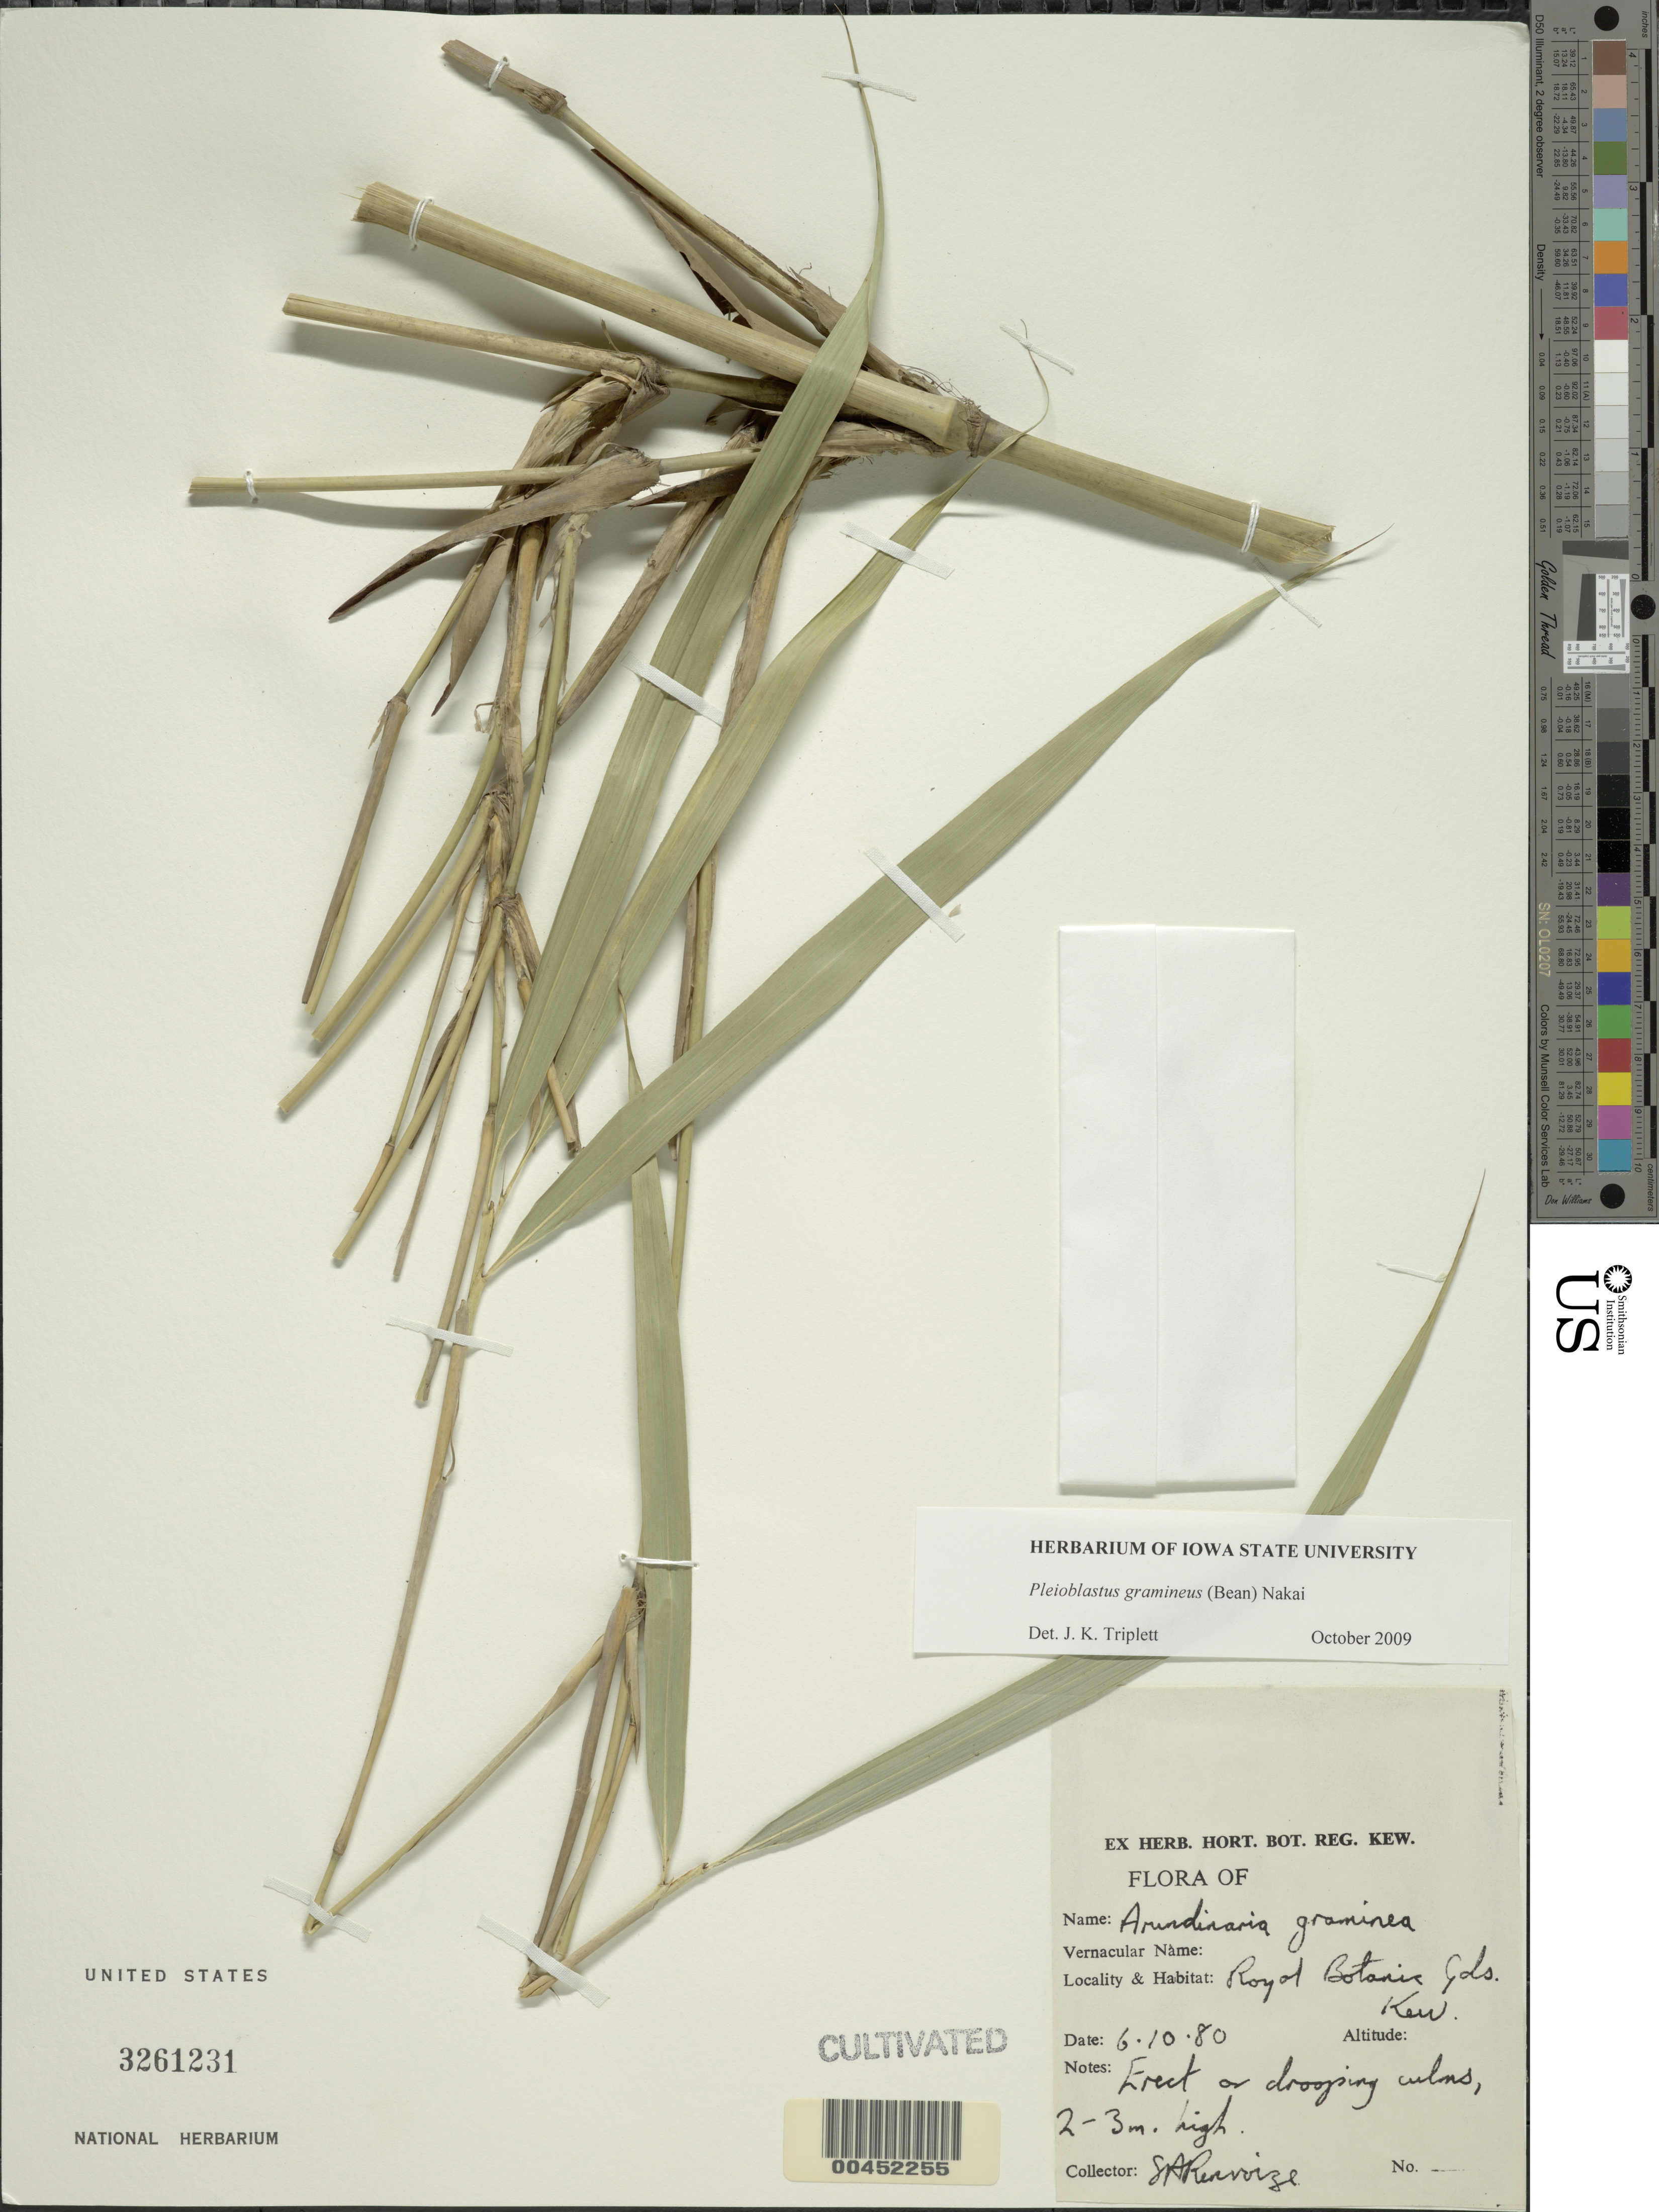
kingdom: Plantae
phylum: Tracheophyta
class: Liliopsida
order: Poales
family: Poaceae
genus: Pleioblastus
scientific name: Pleioblastus gramineus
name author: (Bean) Nakai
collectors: S. A. Renvoize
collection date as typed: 06 Oct 1980 or 10 Jun 1980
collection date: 1980-06-10 or 1980-10-06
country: United Kingdom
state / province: England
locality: Royal Botanic Gardens, Kew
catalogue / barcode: US 3261231